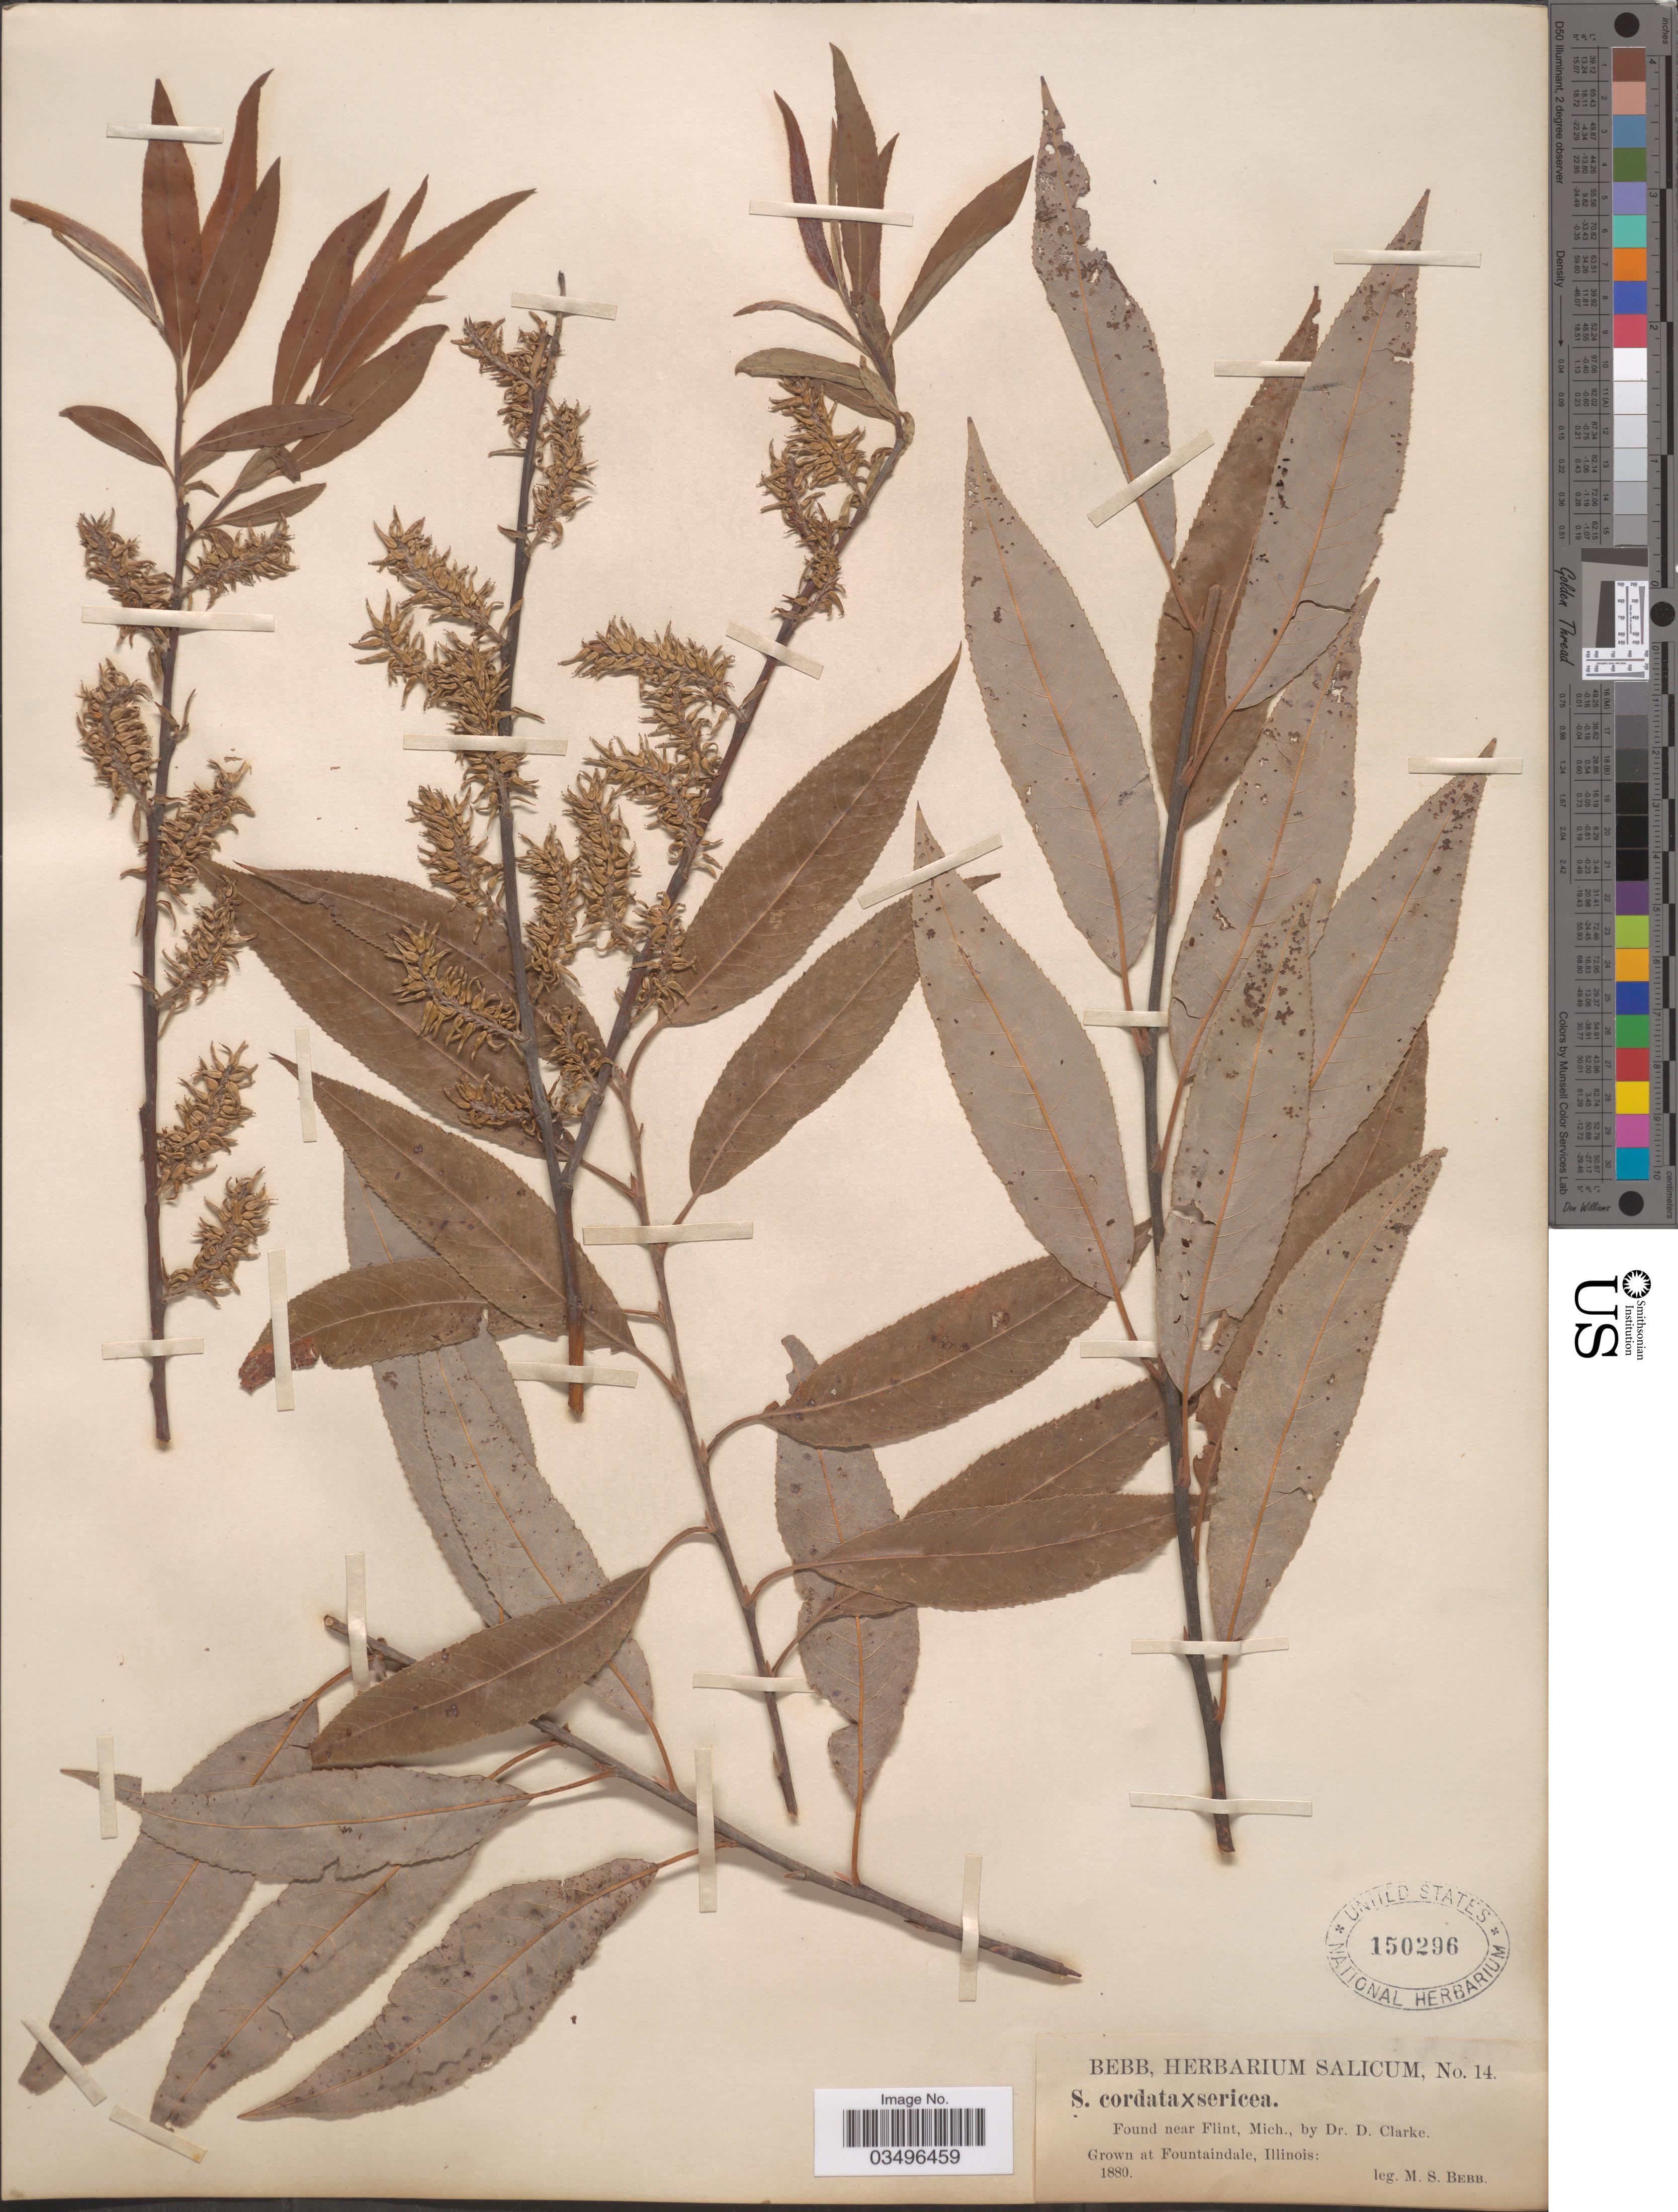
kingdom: Plantae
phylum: Tracheophyta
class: Magnoliopsida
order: Malpighiales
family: Salicaceae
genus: Salix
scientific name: Salix cordata x S. sericea Marshall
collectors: M. Bebb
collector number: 14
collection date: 1880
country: United States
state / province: Illinois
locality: Grown at Fountaindale.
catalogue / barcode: US 150296